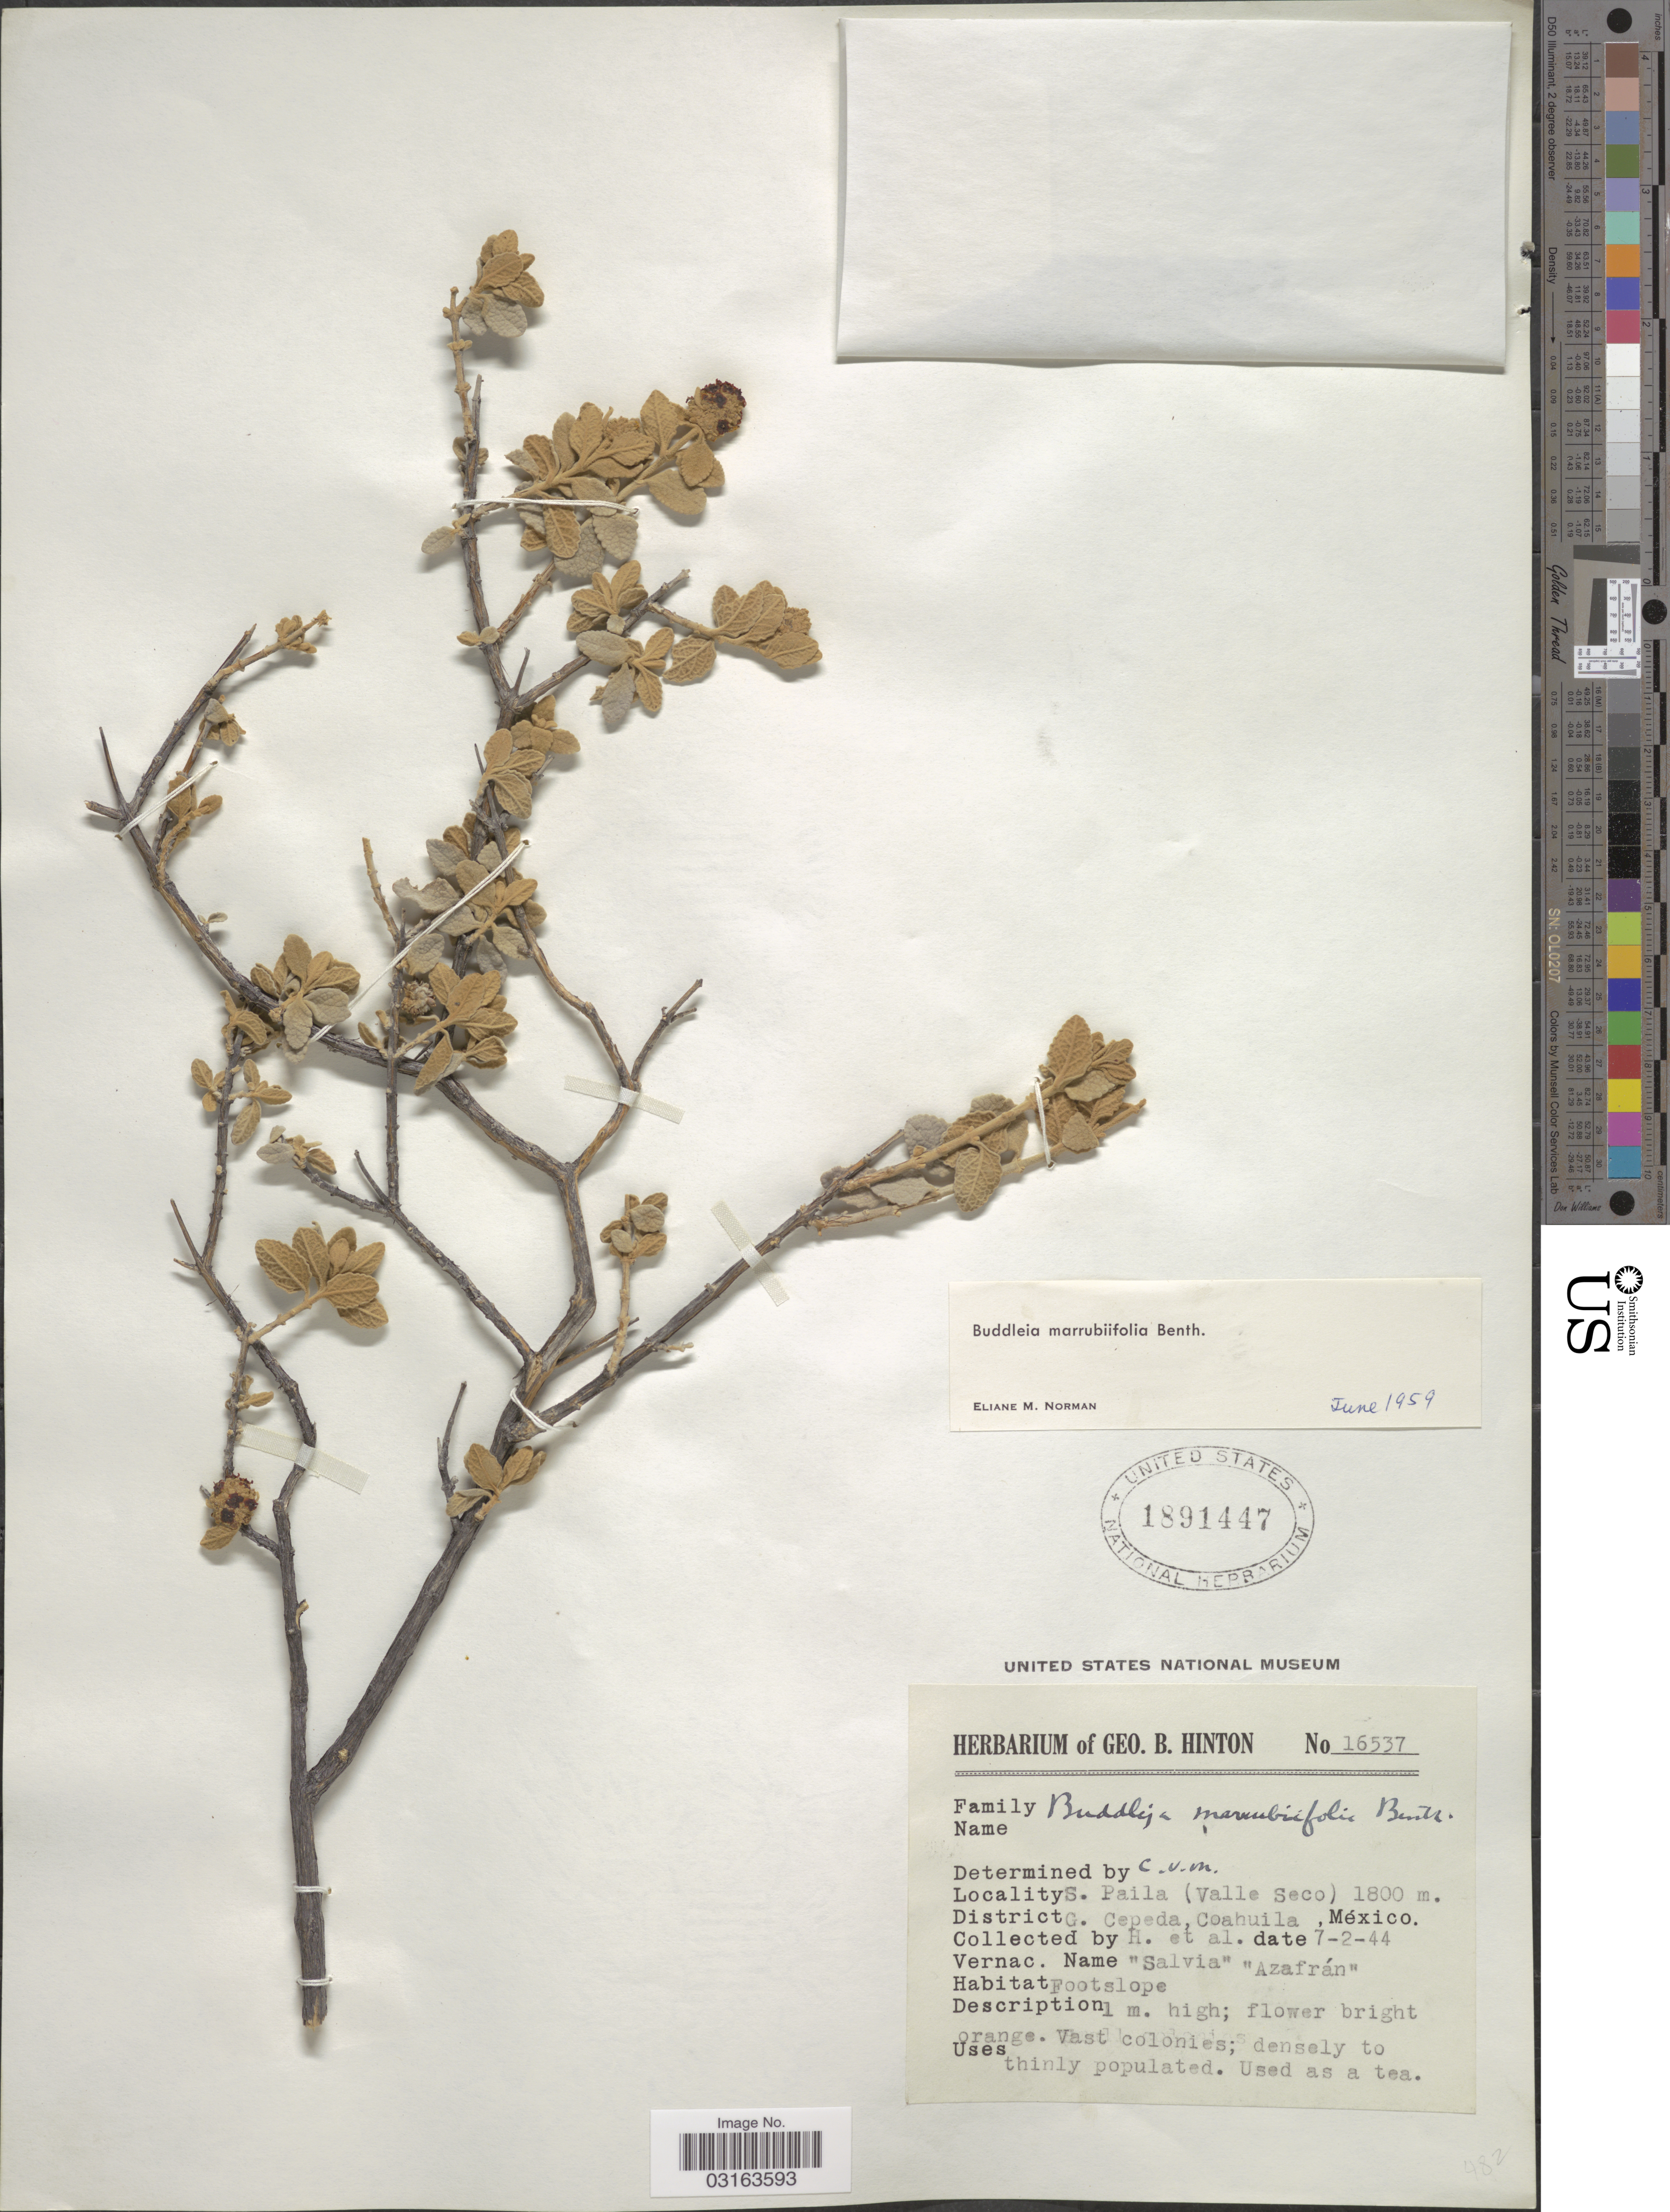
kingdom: Plantae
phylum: Tracheophyta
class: Magnoliopsida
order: Lamiales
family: Scrophulariaceae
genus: Buddleja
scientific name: Buddleja marrubiifolia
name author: Benth.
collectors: G. B. Hinton & et al.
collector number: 16537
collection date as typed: Transcribed d/m/y: 7/2/44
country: Mexico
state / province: Coahuila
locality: S. Paila (Valle Seco). District G. Cepeda.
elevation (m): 1800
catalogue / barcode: US 1891447